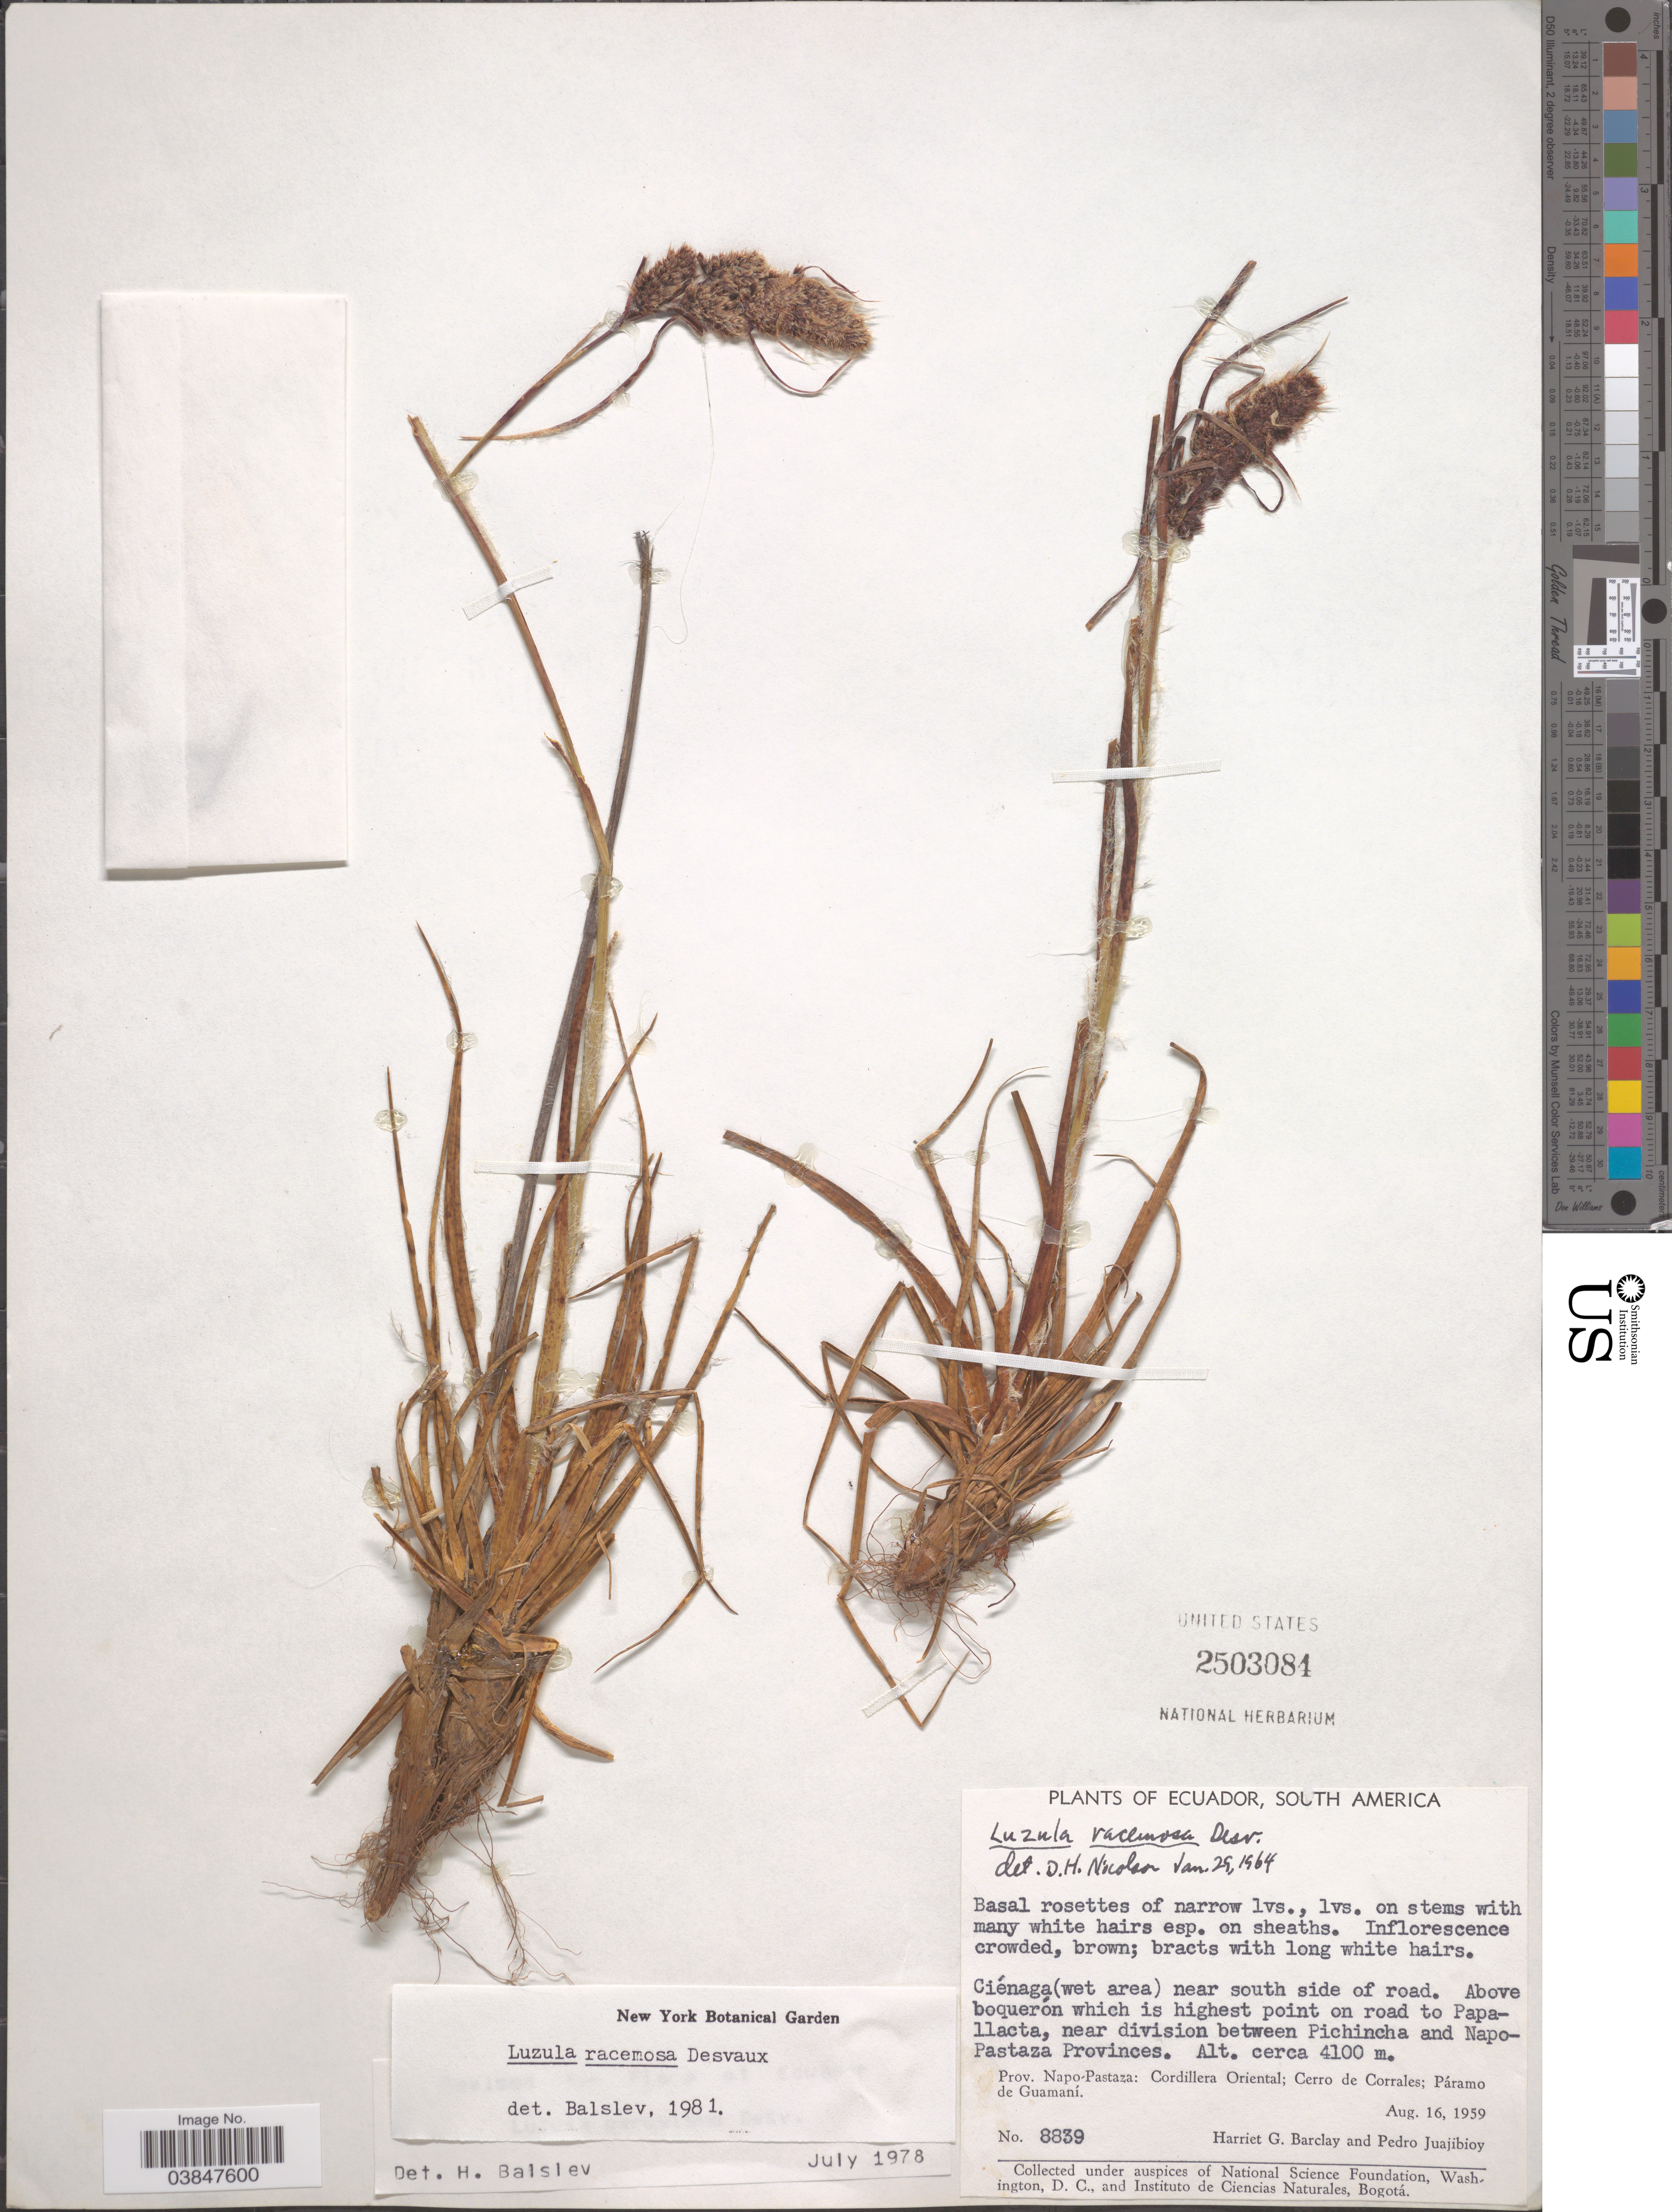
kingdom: Plantae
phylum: Tracheophyta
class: Liliopsida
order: Poales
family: Juncaceae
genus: Luzula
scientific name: Luzula racemosa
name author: Desv.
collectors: H. G. Barclay & P. Juajibioy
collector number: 8839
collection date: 1959-08-16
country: Ecuador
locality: Ciénaga (wet area) near south side of road. Above boquerón which is highest point on road to Papallacta, near division between Pichincha and Napo-Pastaza Provinces. Prov. Napo-Pastaza: Cordillera Oriental; Cerro de Corrales; Páramo de Guamaní.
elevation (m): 4100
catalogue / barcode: US 2503084